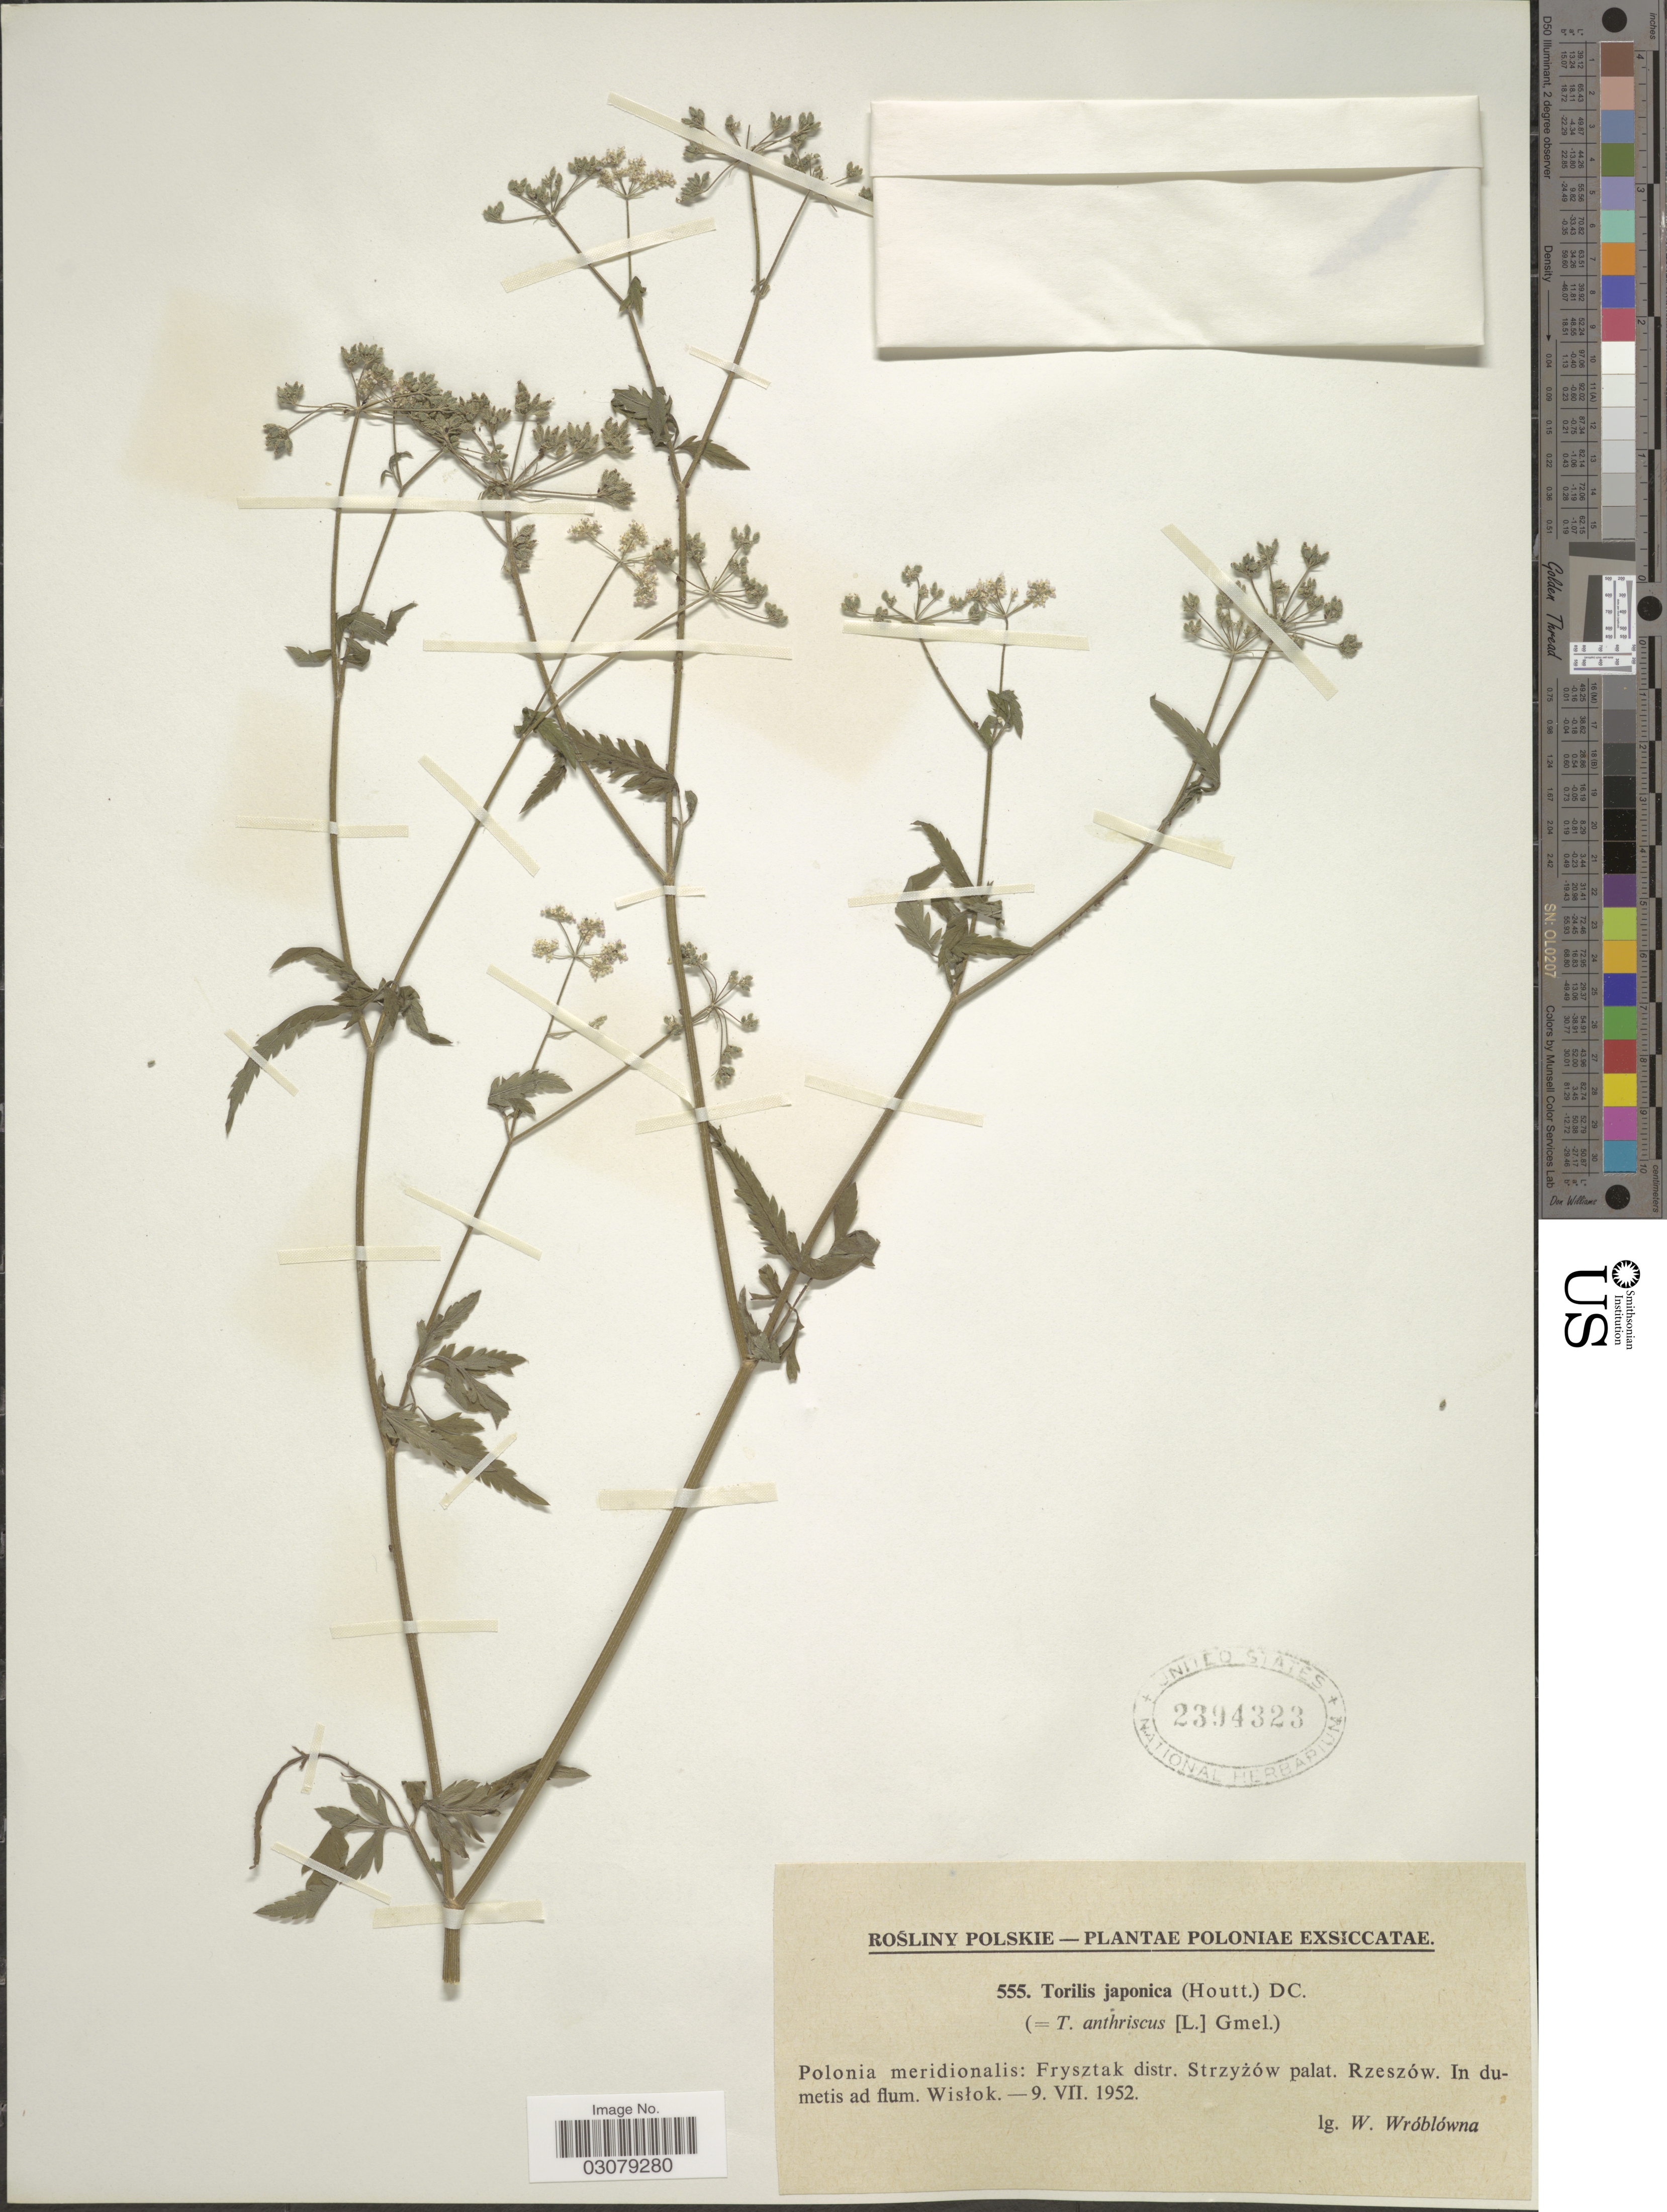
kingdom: Plantae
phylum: Tracheophyta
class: Magnoliopsida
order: Apiales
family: Apiaceae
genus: Torilis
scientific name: Torilis japonica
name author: (Houtt.) DC.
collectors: W. Wróblówna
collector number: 555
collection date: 1952-07-09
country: Poland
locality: Polonia meridionalis: Frysztak distr. Strzyżów palat. Rzeszów. In dumetis ad flum. Wislok.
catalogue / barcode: US 2394323